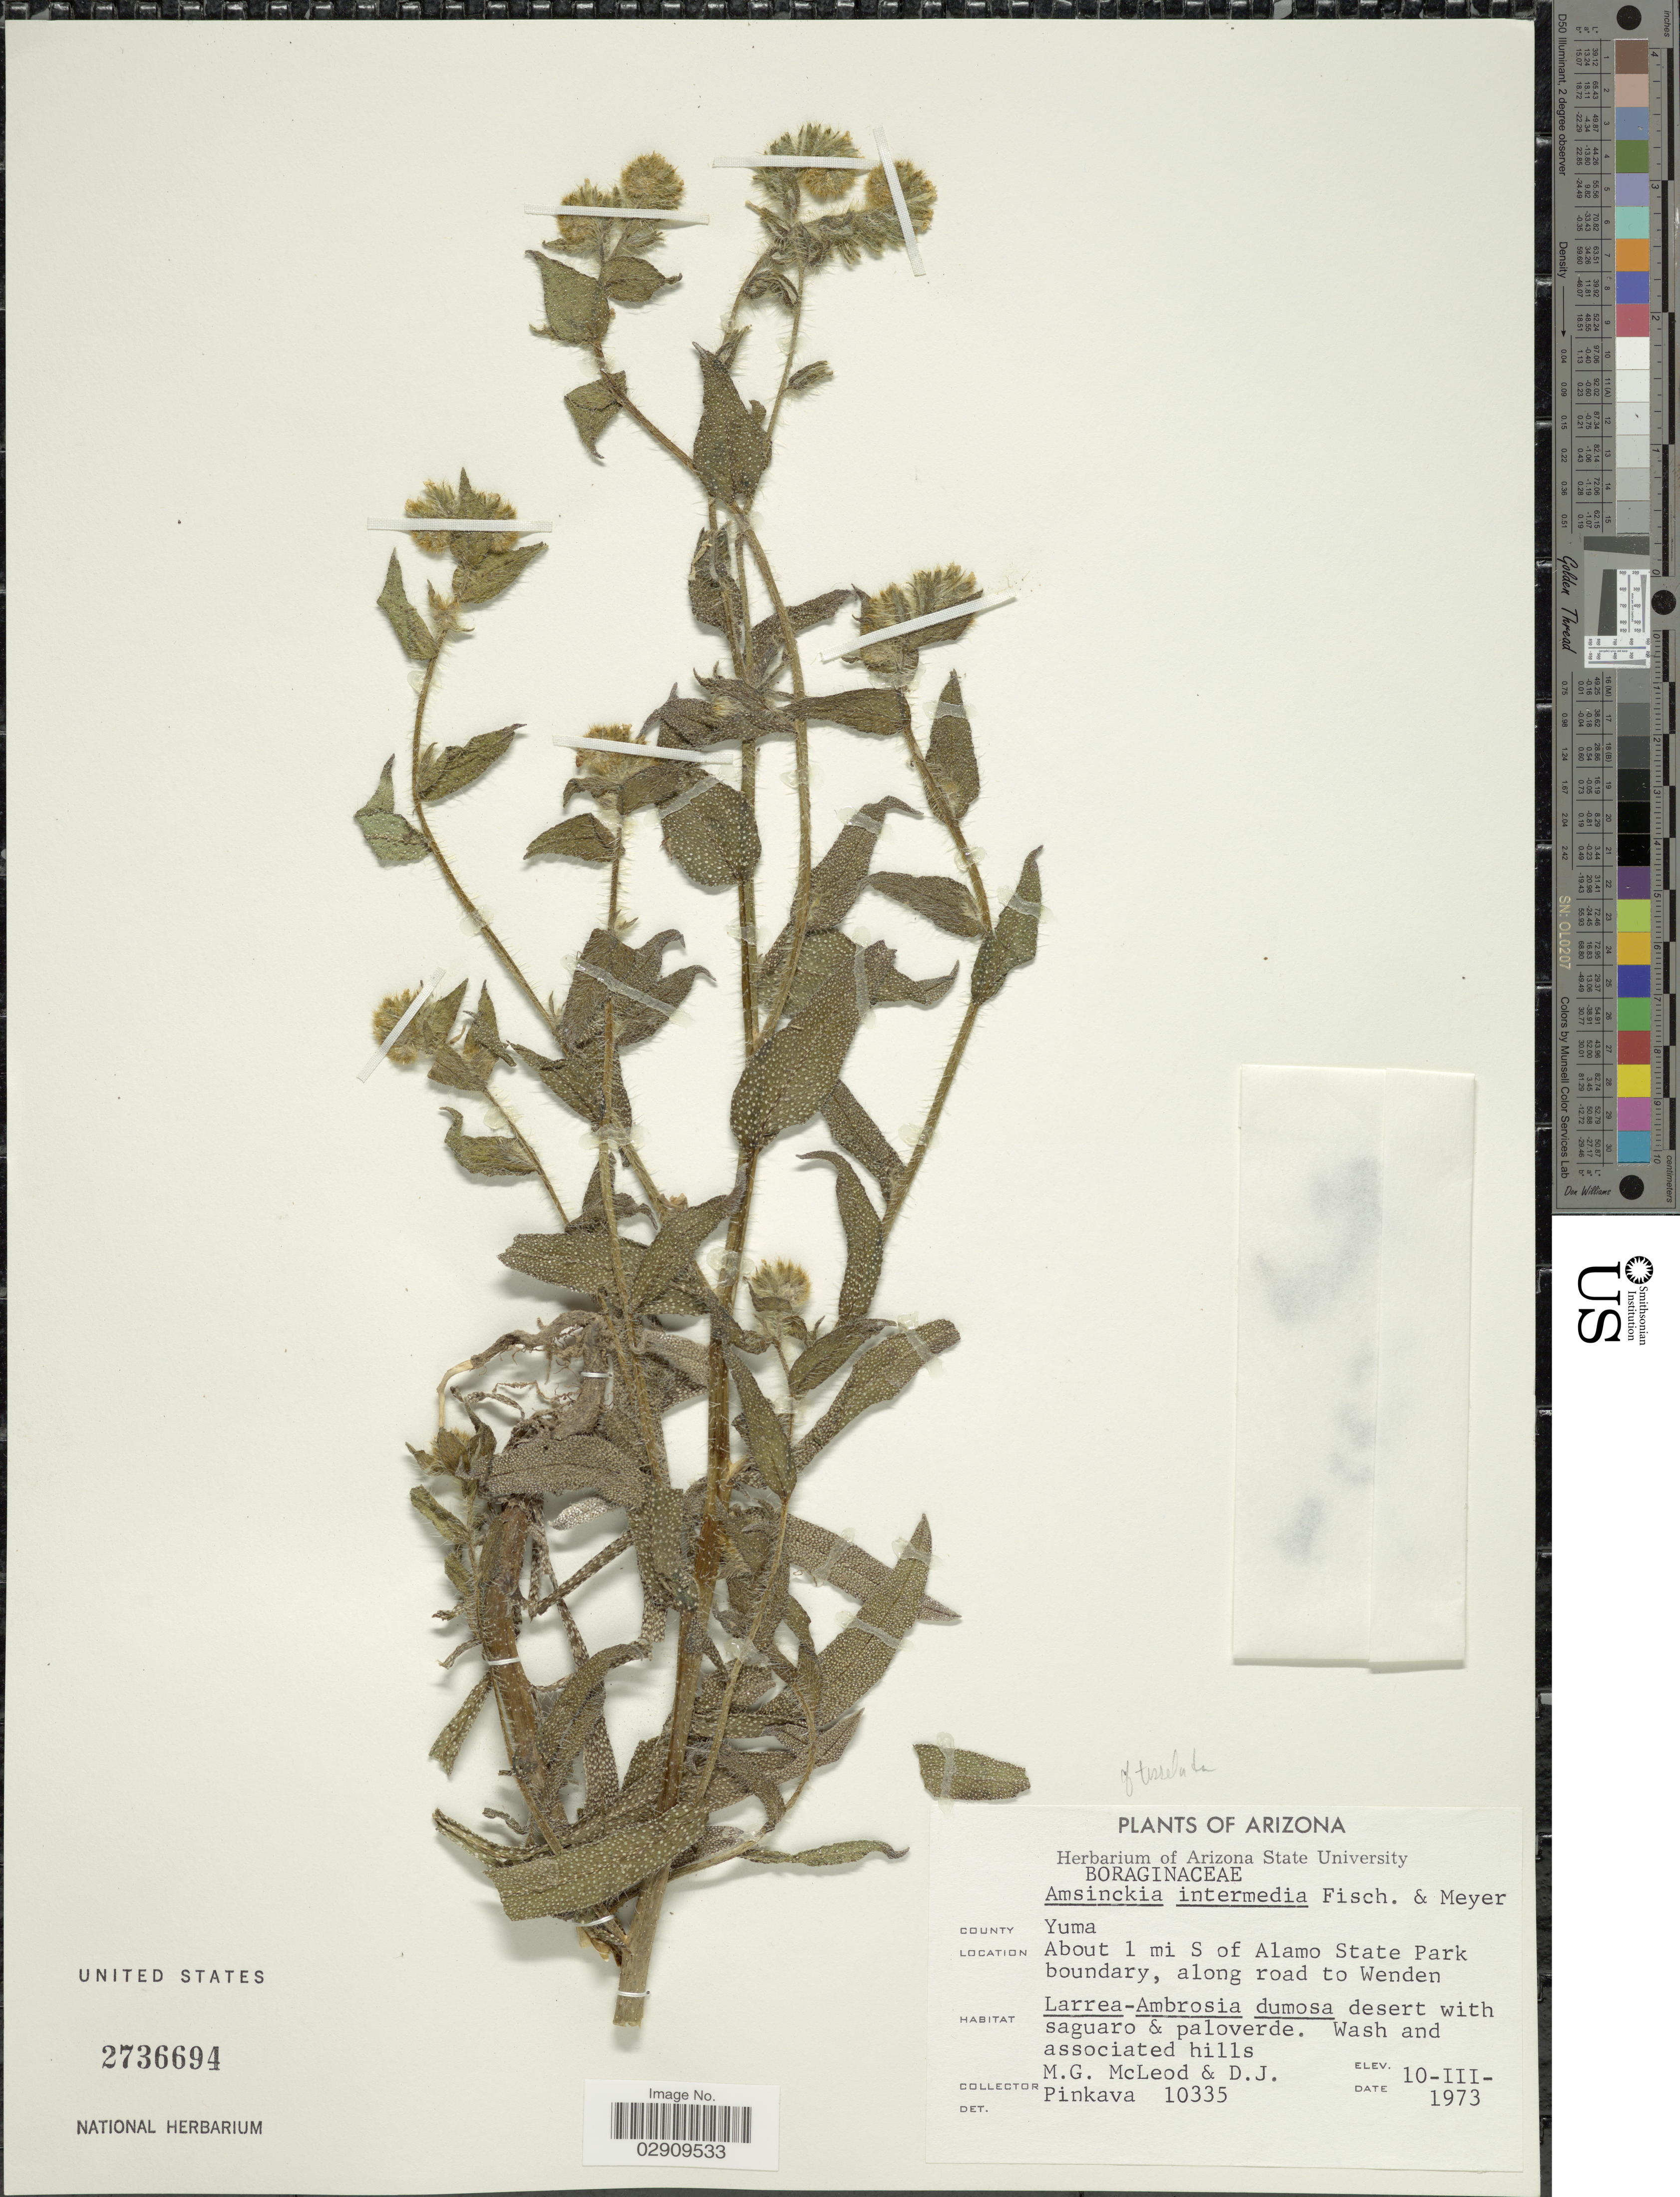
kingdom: Plantae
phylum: Tracheophyta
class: Magnoliopsida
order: Boraginales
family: Boraginaceae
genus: Amsinckia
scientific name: Amsinckia tessellata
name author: A. Gray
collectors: M. McLeod & D. J. Pinkava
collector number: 10335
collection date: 1973-03-10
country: United States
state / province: Arizona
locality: County Yuma. About 1 mi S of Alamo State Park boundary, along road to Wenden.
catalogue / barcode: US 2736694